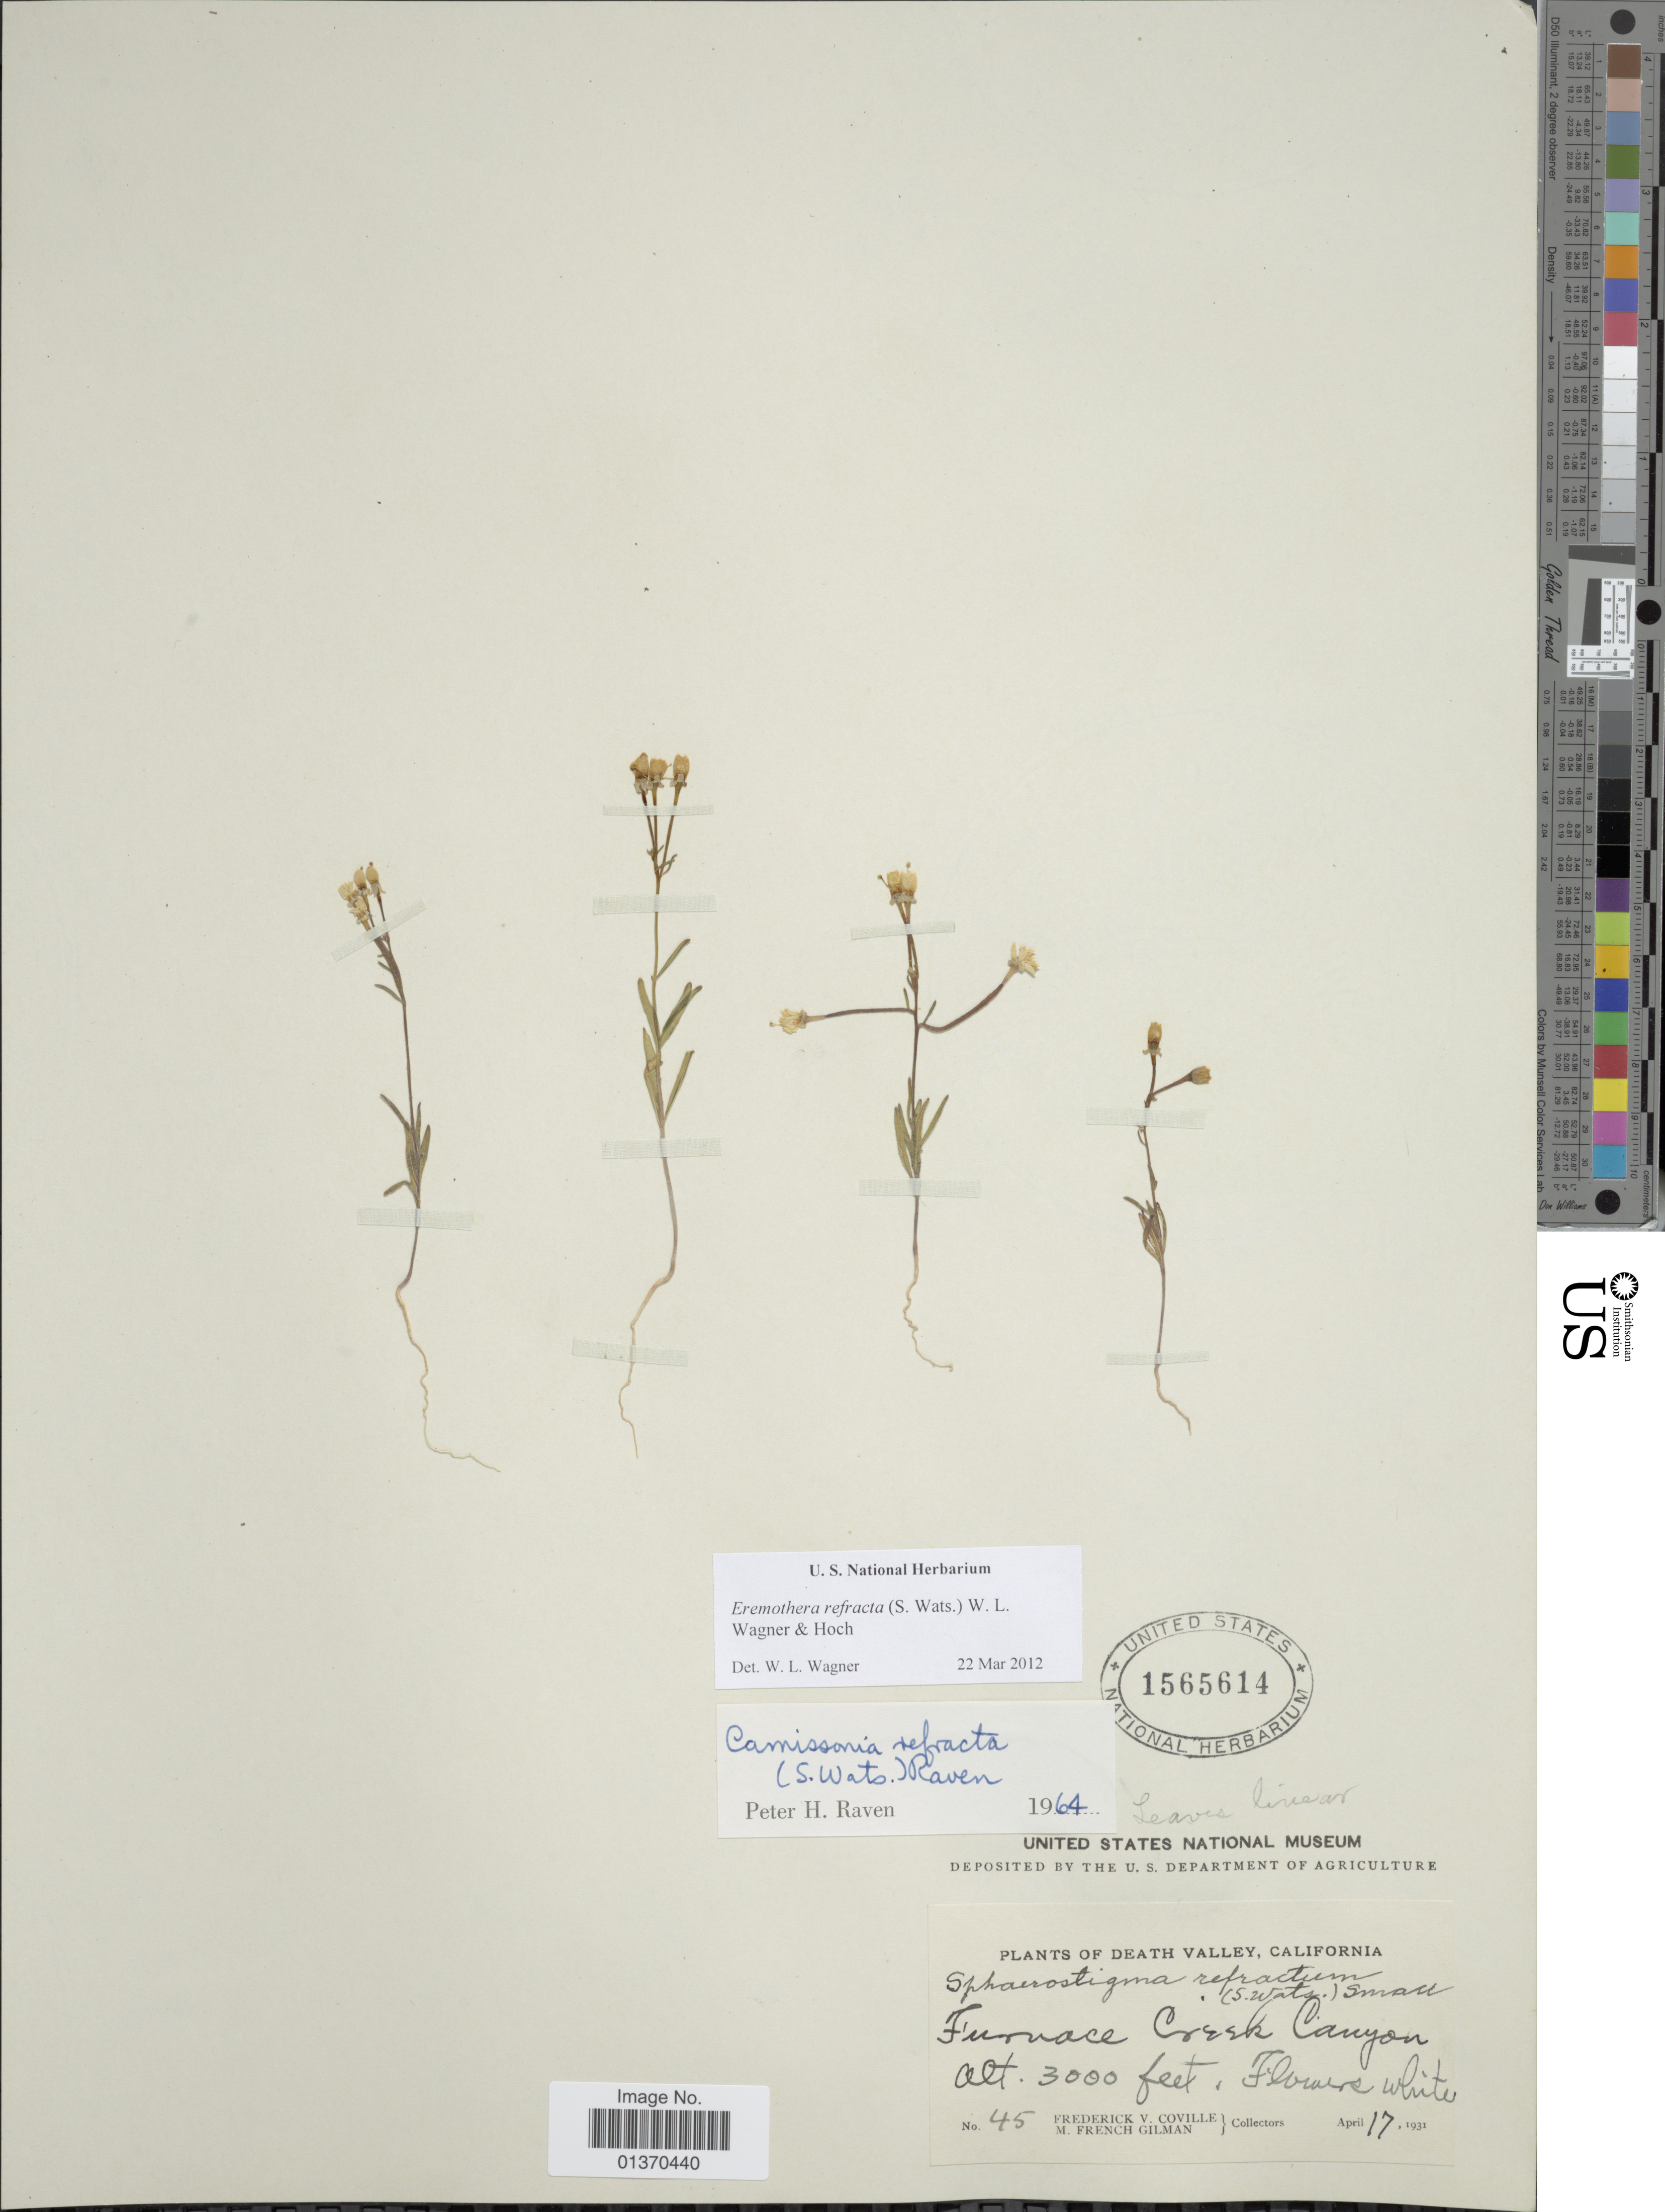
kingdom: Plantae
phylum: Tracheophyta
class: Magnoliopsida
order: Myrtales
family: Onagraceae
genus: Eremothera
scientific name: Eremothera refracta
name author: (S. Watson) W.L. Wagner & Hoch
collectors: F. V. Coville & M. F. Gilman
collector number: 45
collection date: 1931-04-17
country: United States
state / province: California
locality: Death Valley, Furnace Creek Canyon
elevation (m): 914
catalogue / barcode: US 1565614